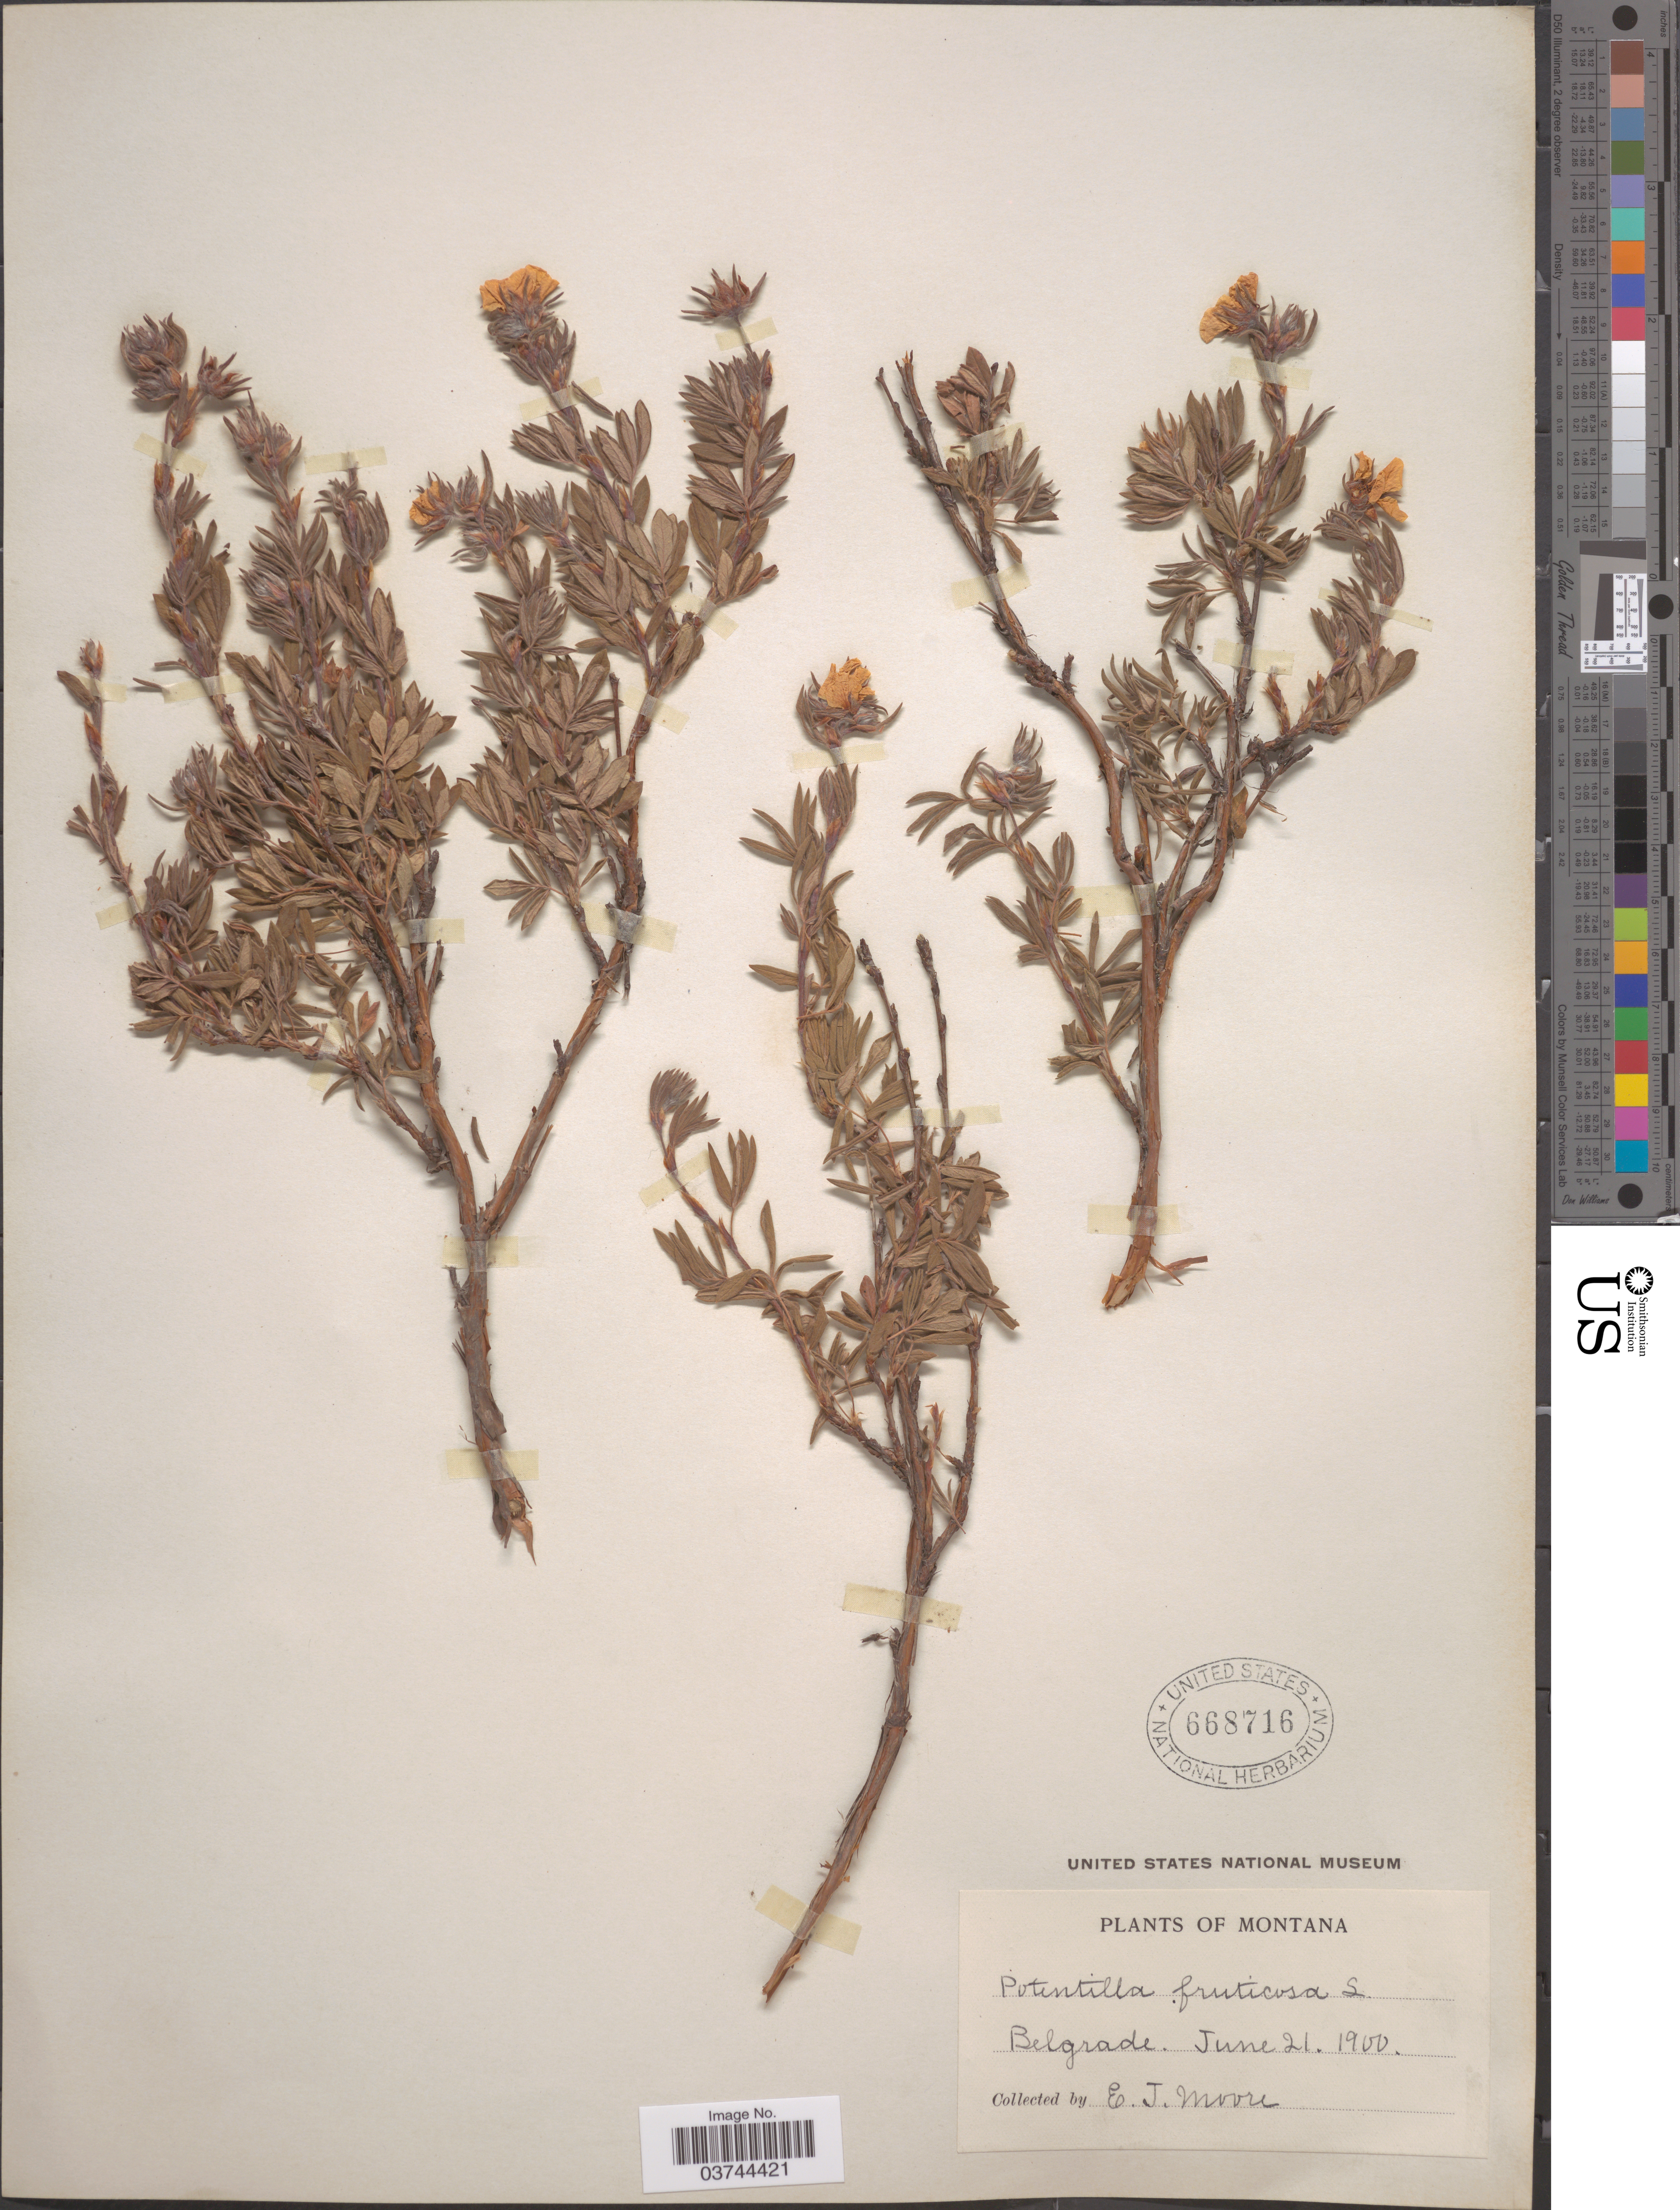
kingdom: Plantae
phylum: Tracheophyta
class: Magnoliopsida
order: Rosales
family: Rosaceae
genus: Dasiphora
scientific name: Dasiphora fruticosa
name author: (L.) Rydb.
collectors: E. Moore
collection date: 1900-06-21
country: United States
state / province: Montana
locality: Belgrade.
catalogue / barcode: US 668716